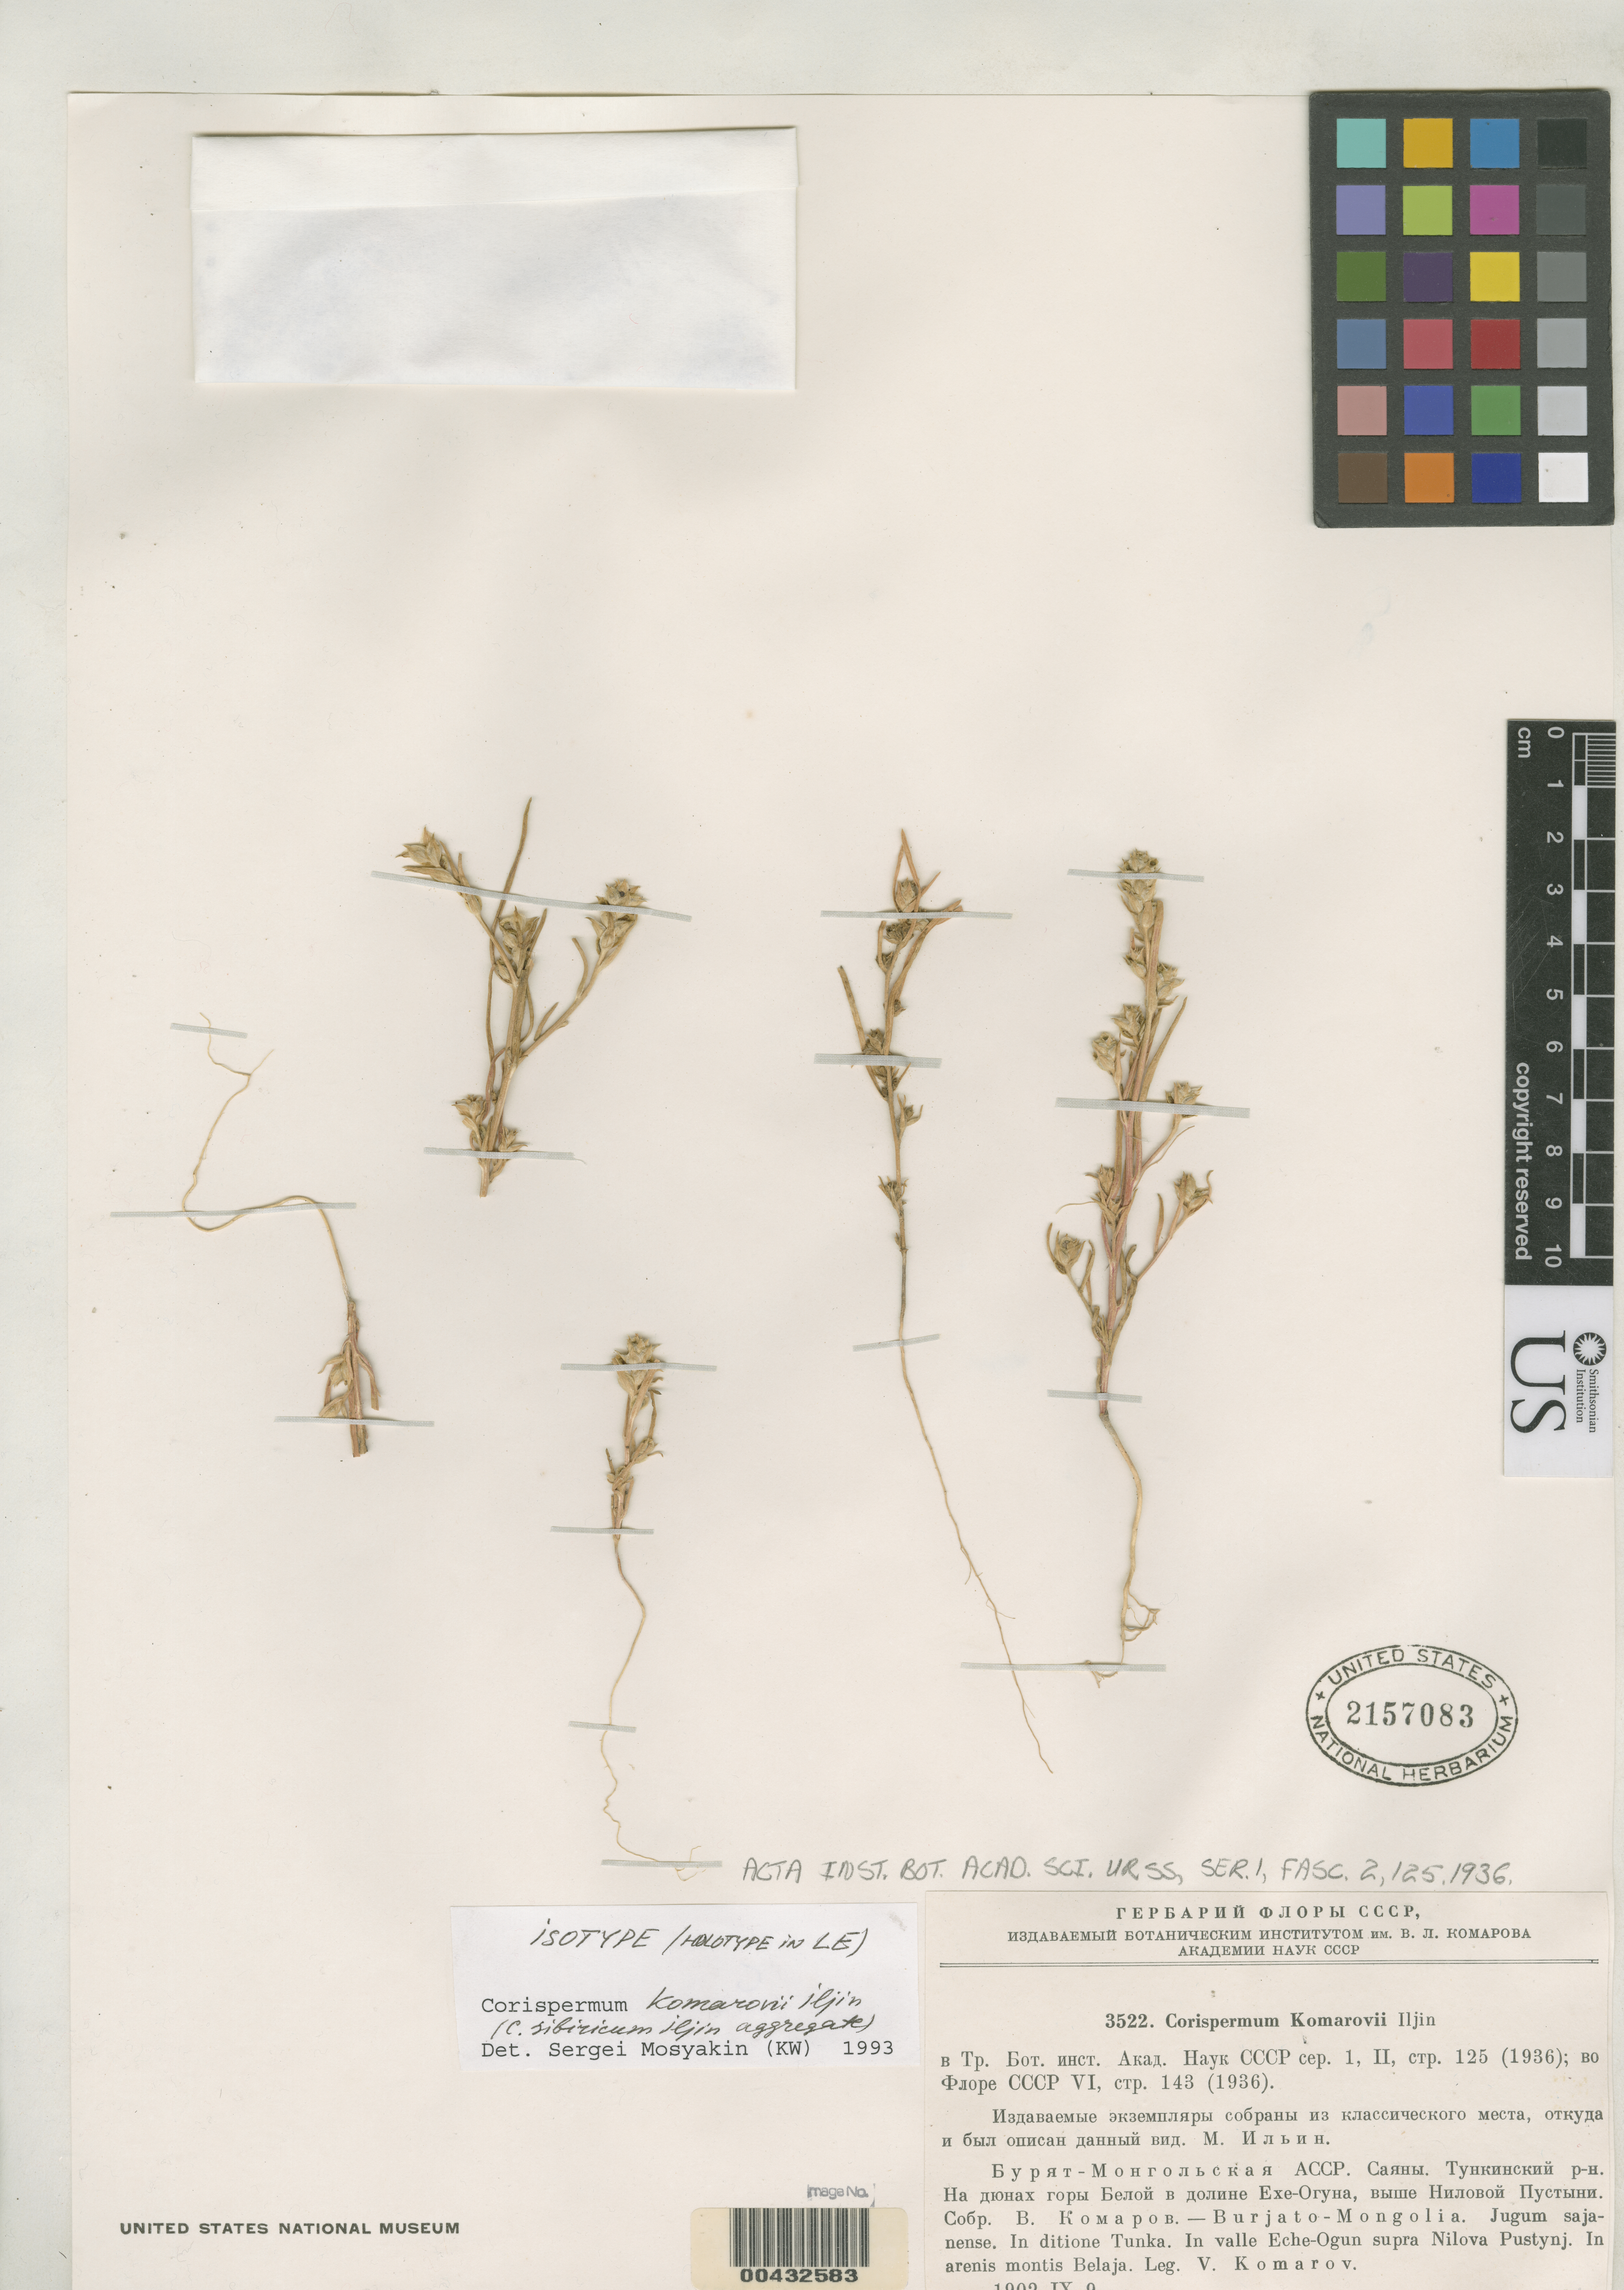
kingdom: Plantae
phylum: Tracheophyta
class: Magnoliopsida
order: Caryophyllales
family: Amaranthaceae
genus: Corispermum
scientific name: Corispermum komarovii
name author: Iljin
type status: Isotype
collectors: V. L. Komarov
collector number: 3522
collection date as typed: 09 Sep 1902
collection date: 1902-09-09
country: Russian Federation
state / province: Buryatia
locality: Tunkinsky district, Republic of Buryatia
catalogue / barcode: US 2157083